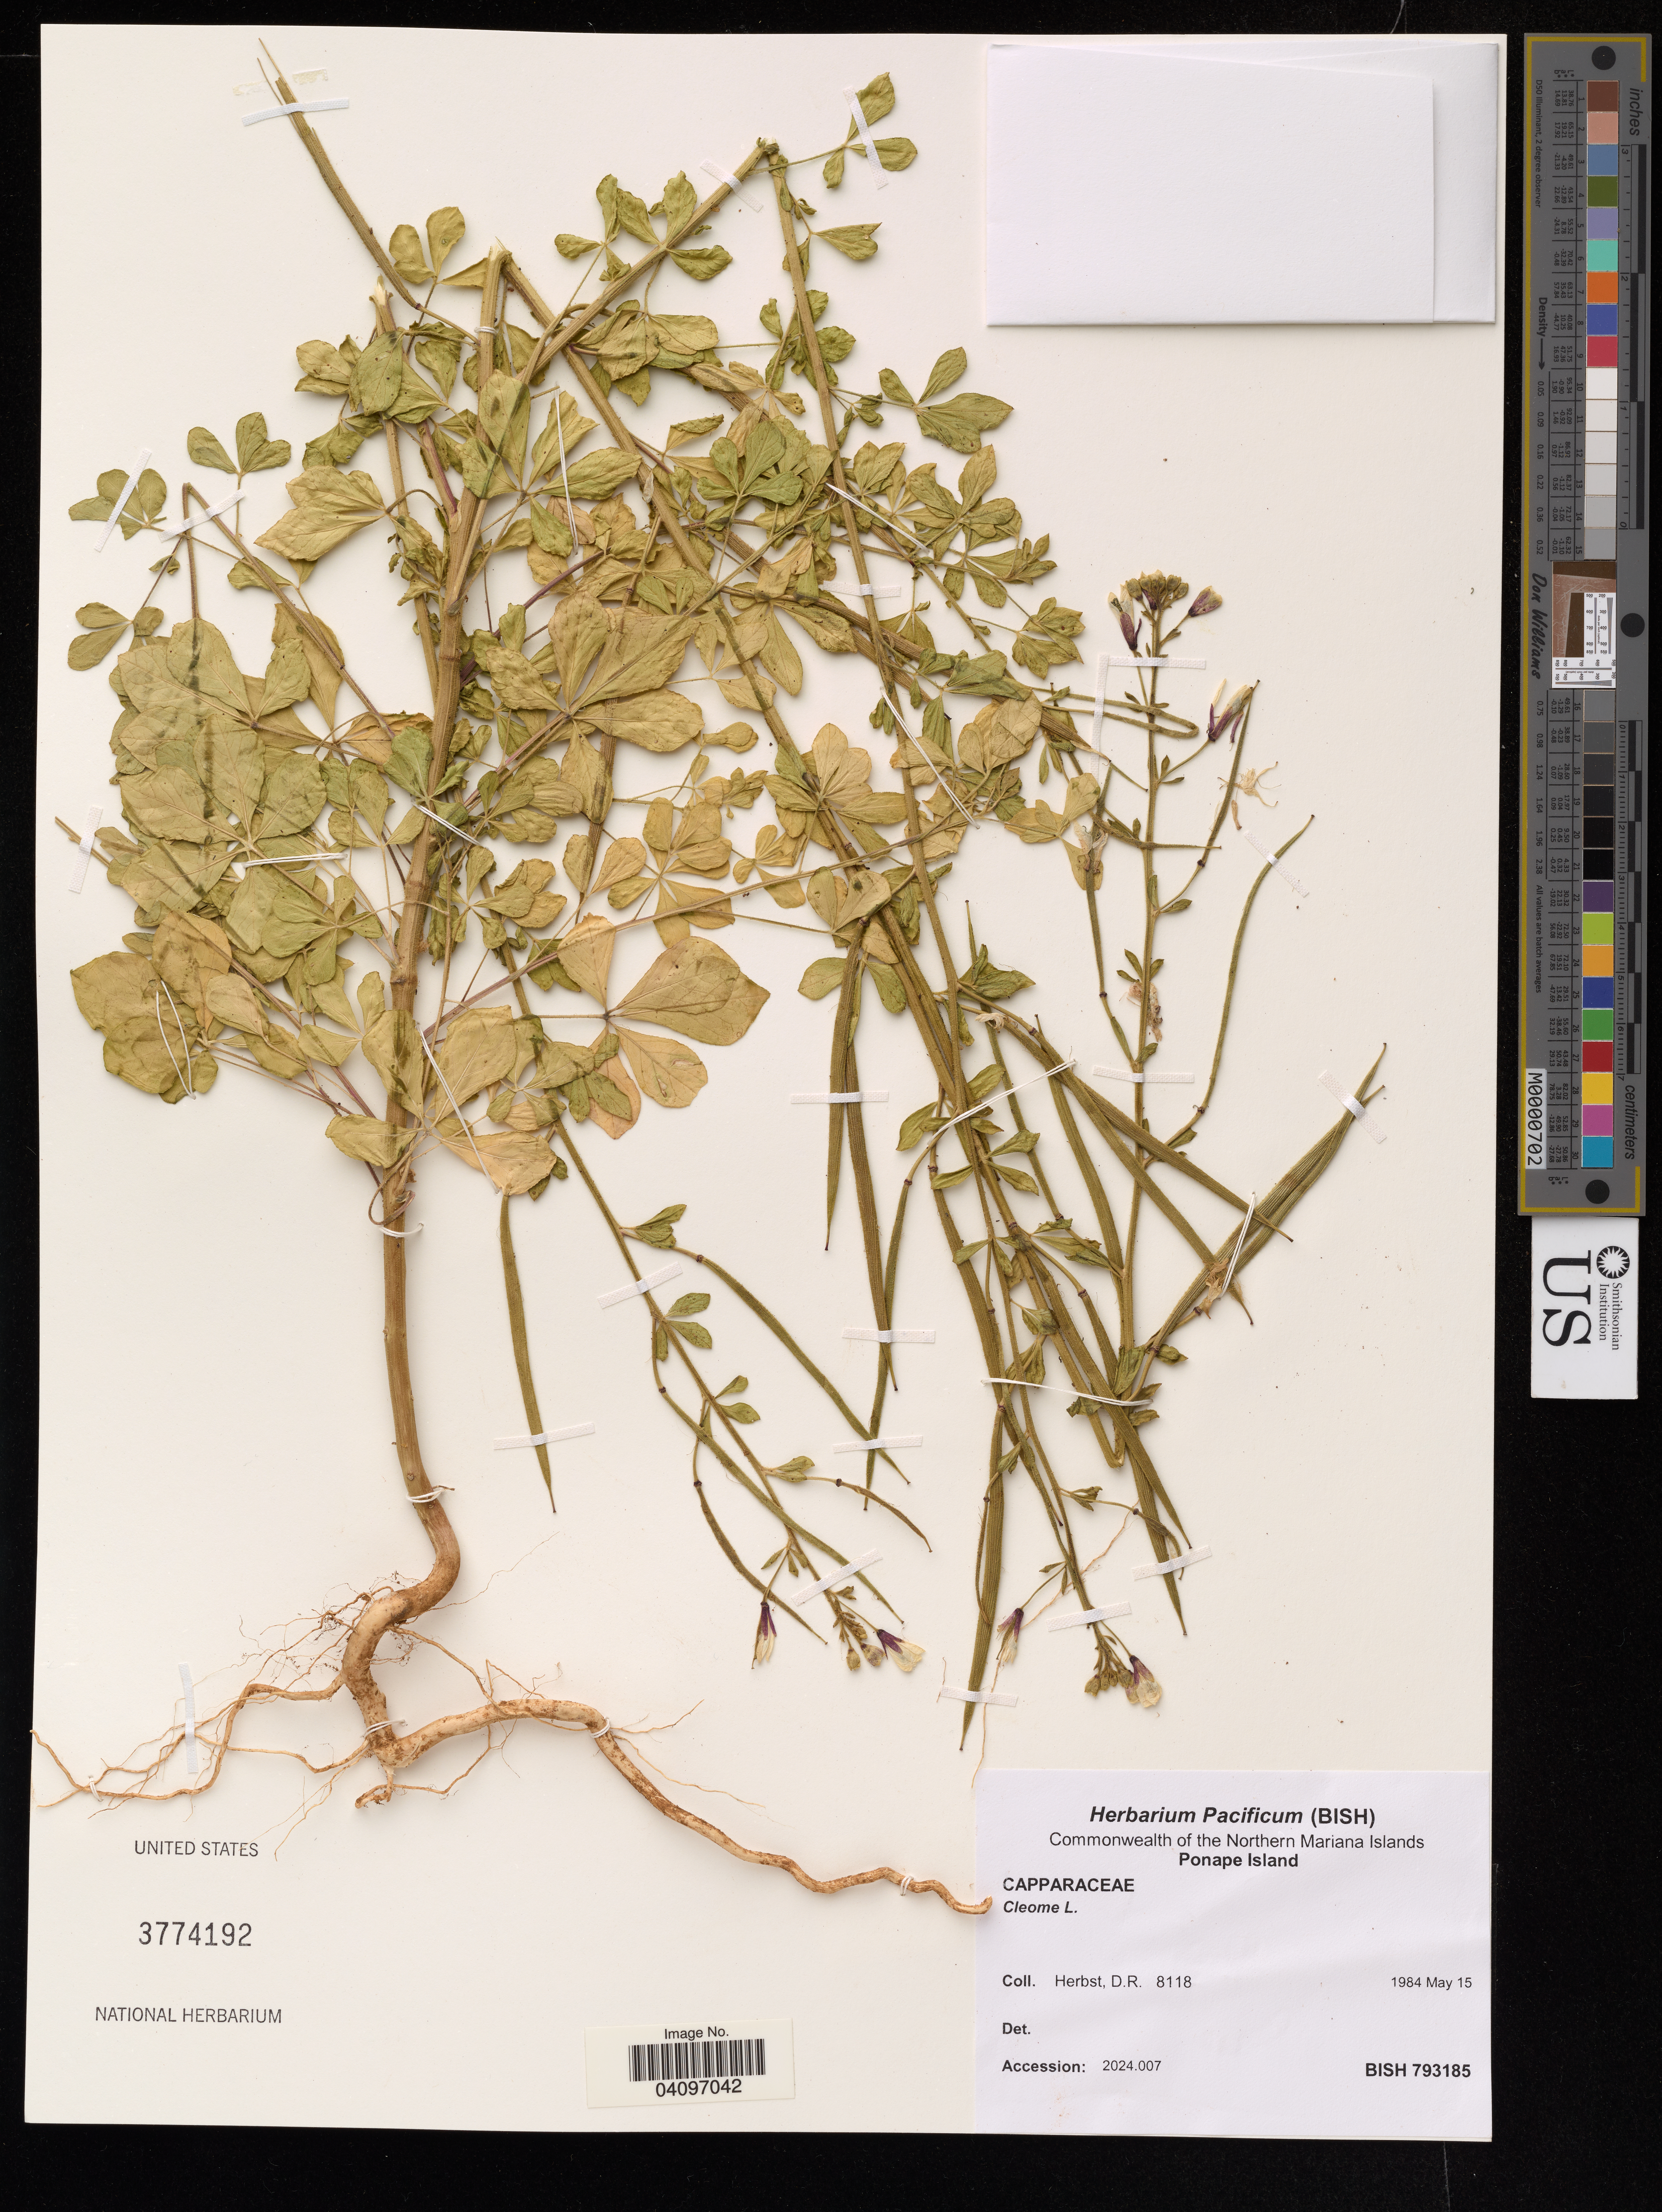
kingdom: Plantae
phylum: Tracheophyta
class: Magnoliopsida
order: Brassicales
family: Cleomaceae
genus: Cleome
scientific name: Cleome sp.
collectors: D. R. Herbst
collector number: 8118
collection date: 1984-05-15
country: Micronesia, Federated States of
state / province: Pohnpei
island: Pohnpei [Ponape]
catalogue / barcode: US 3774192